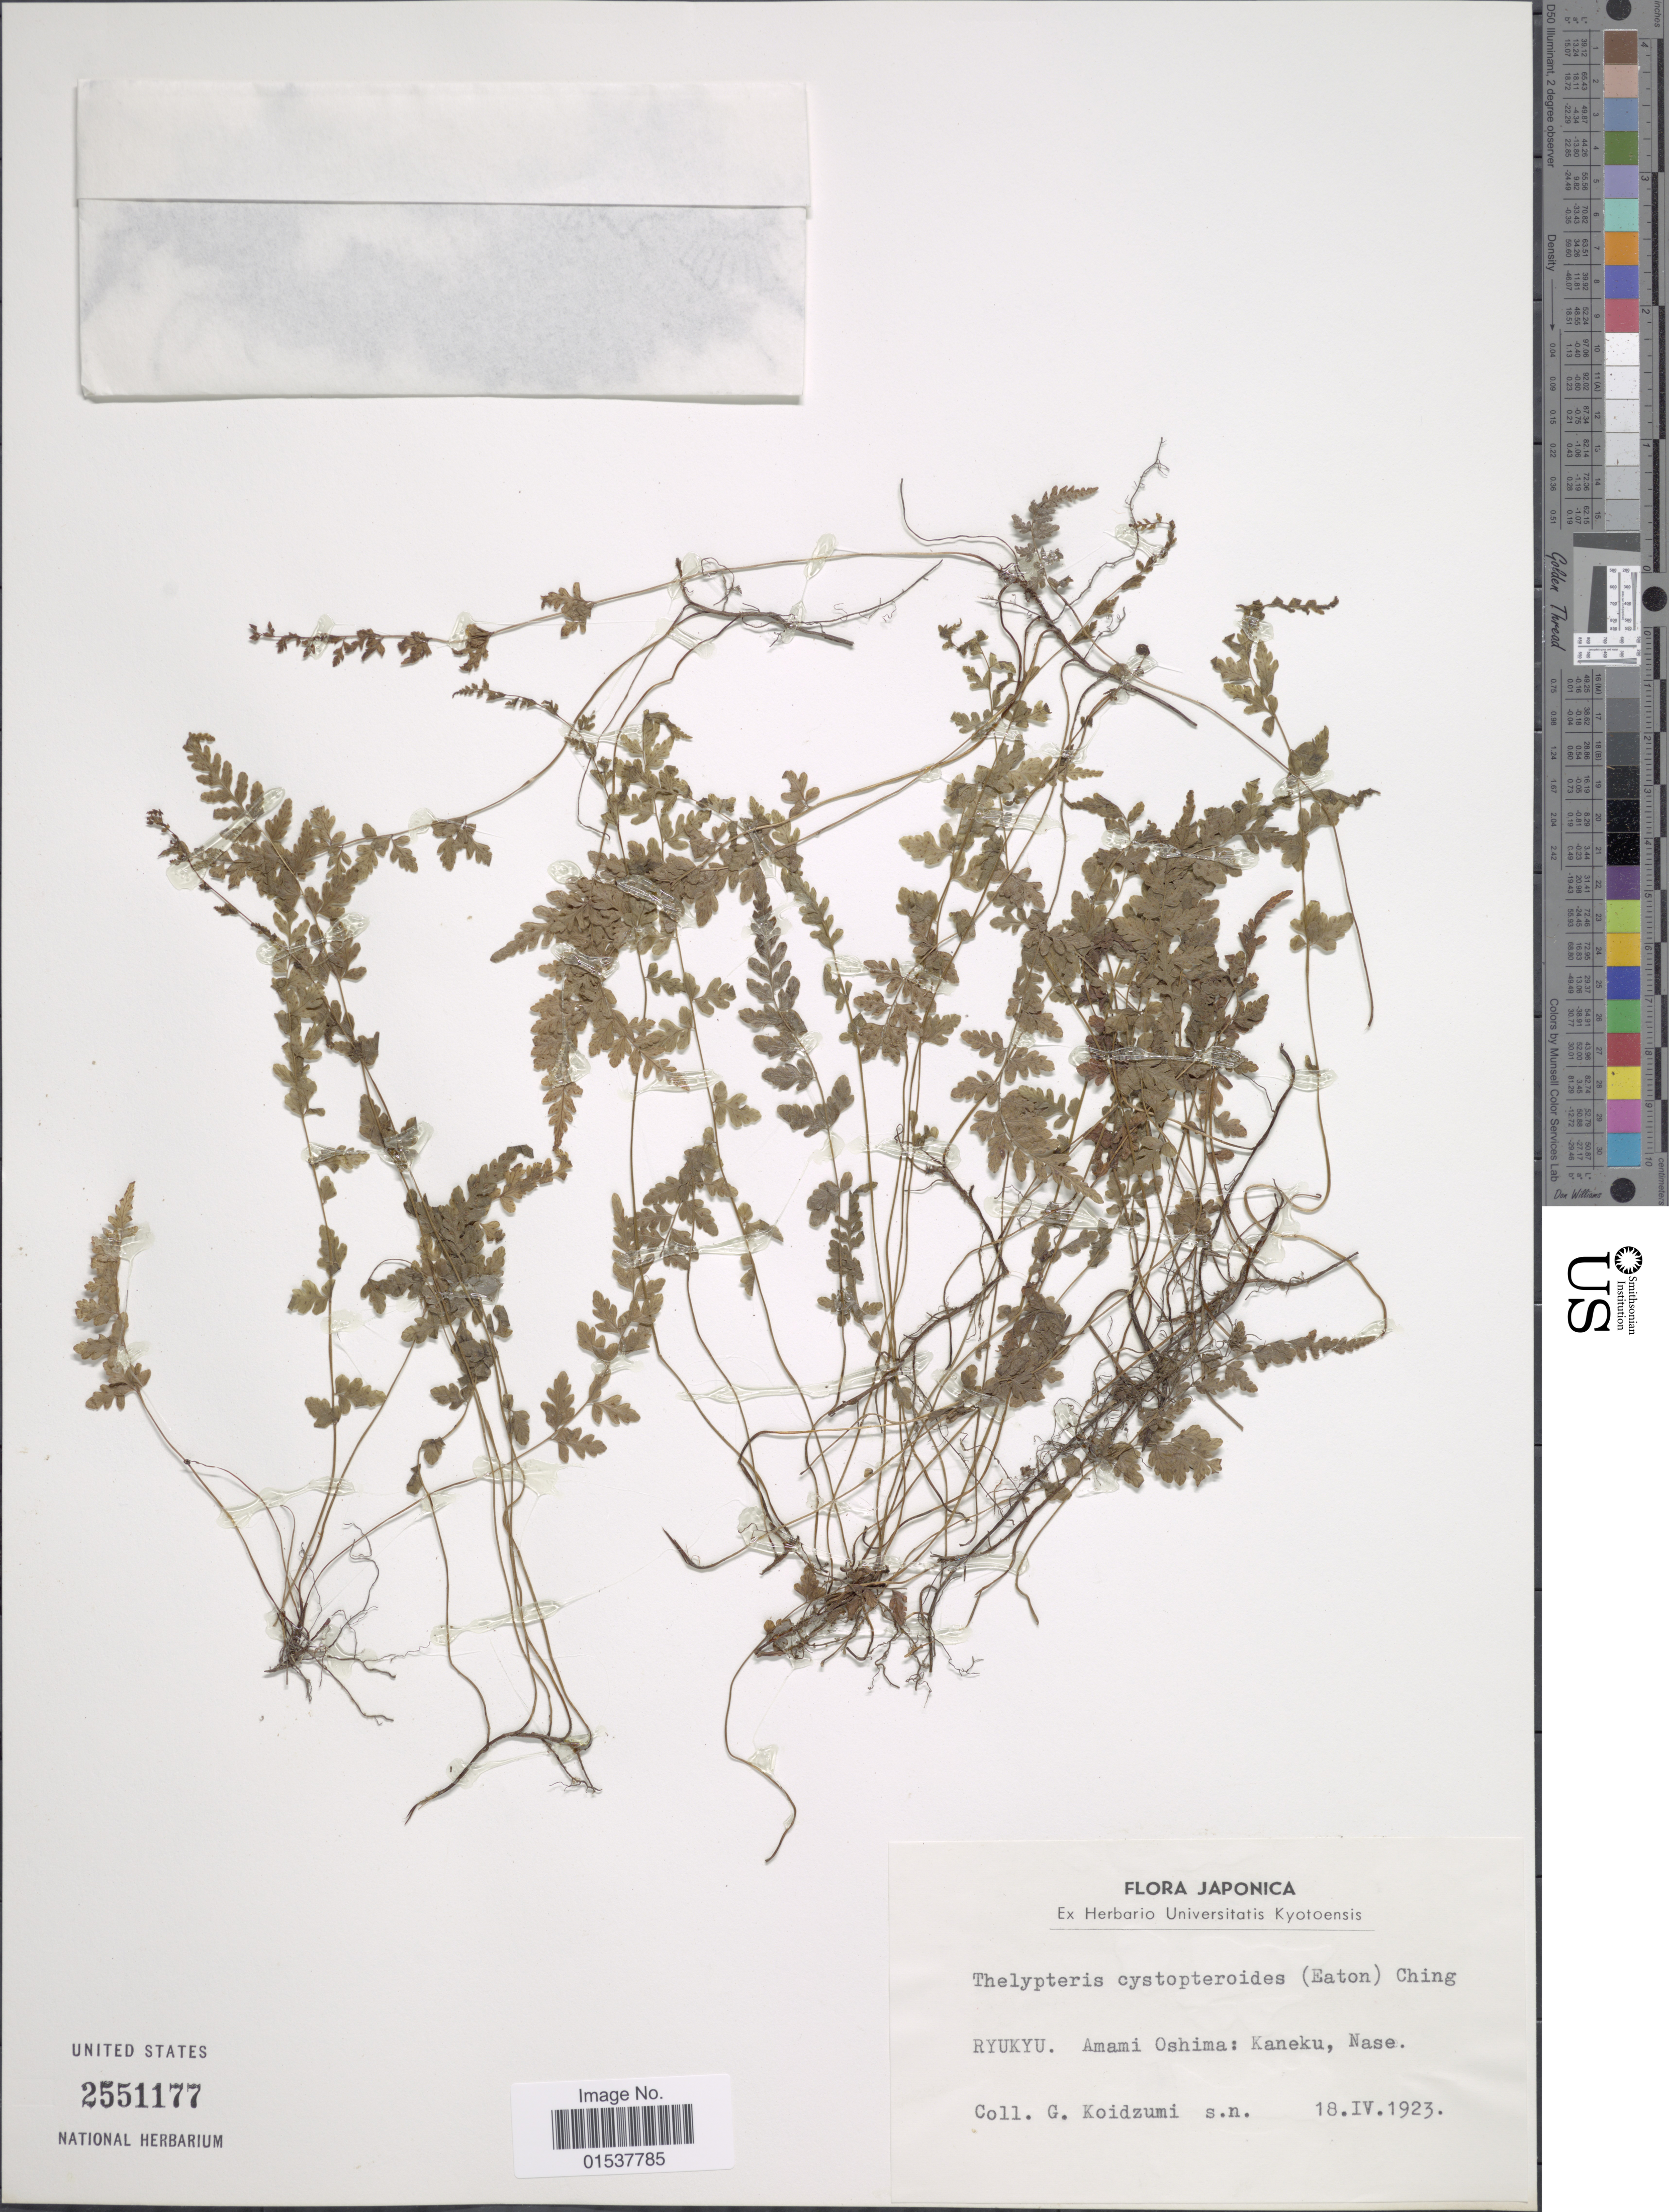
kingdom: Plantae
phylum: Tracheophyta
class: Polypodiopsida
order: Polypodiales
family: Thelypteridaceae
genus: Parathelypteris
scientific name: Parathelypteris cystoperoides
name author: (D.C. Eaton) Ching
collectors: G. Koidzumi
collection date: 1923-04-18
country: Japan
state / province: Okinawa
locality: Japonica, Ryukyu, Amami Oshima: Kaneku, Nase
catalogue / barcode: US 2551177